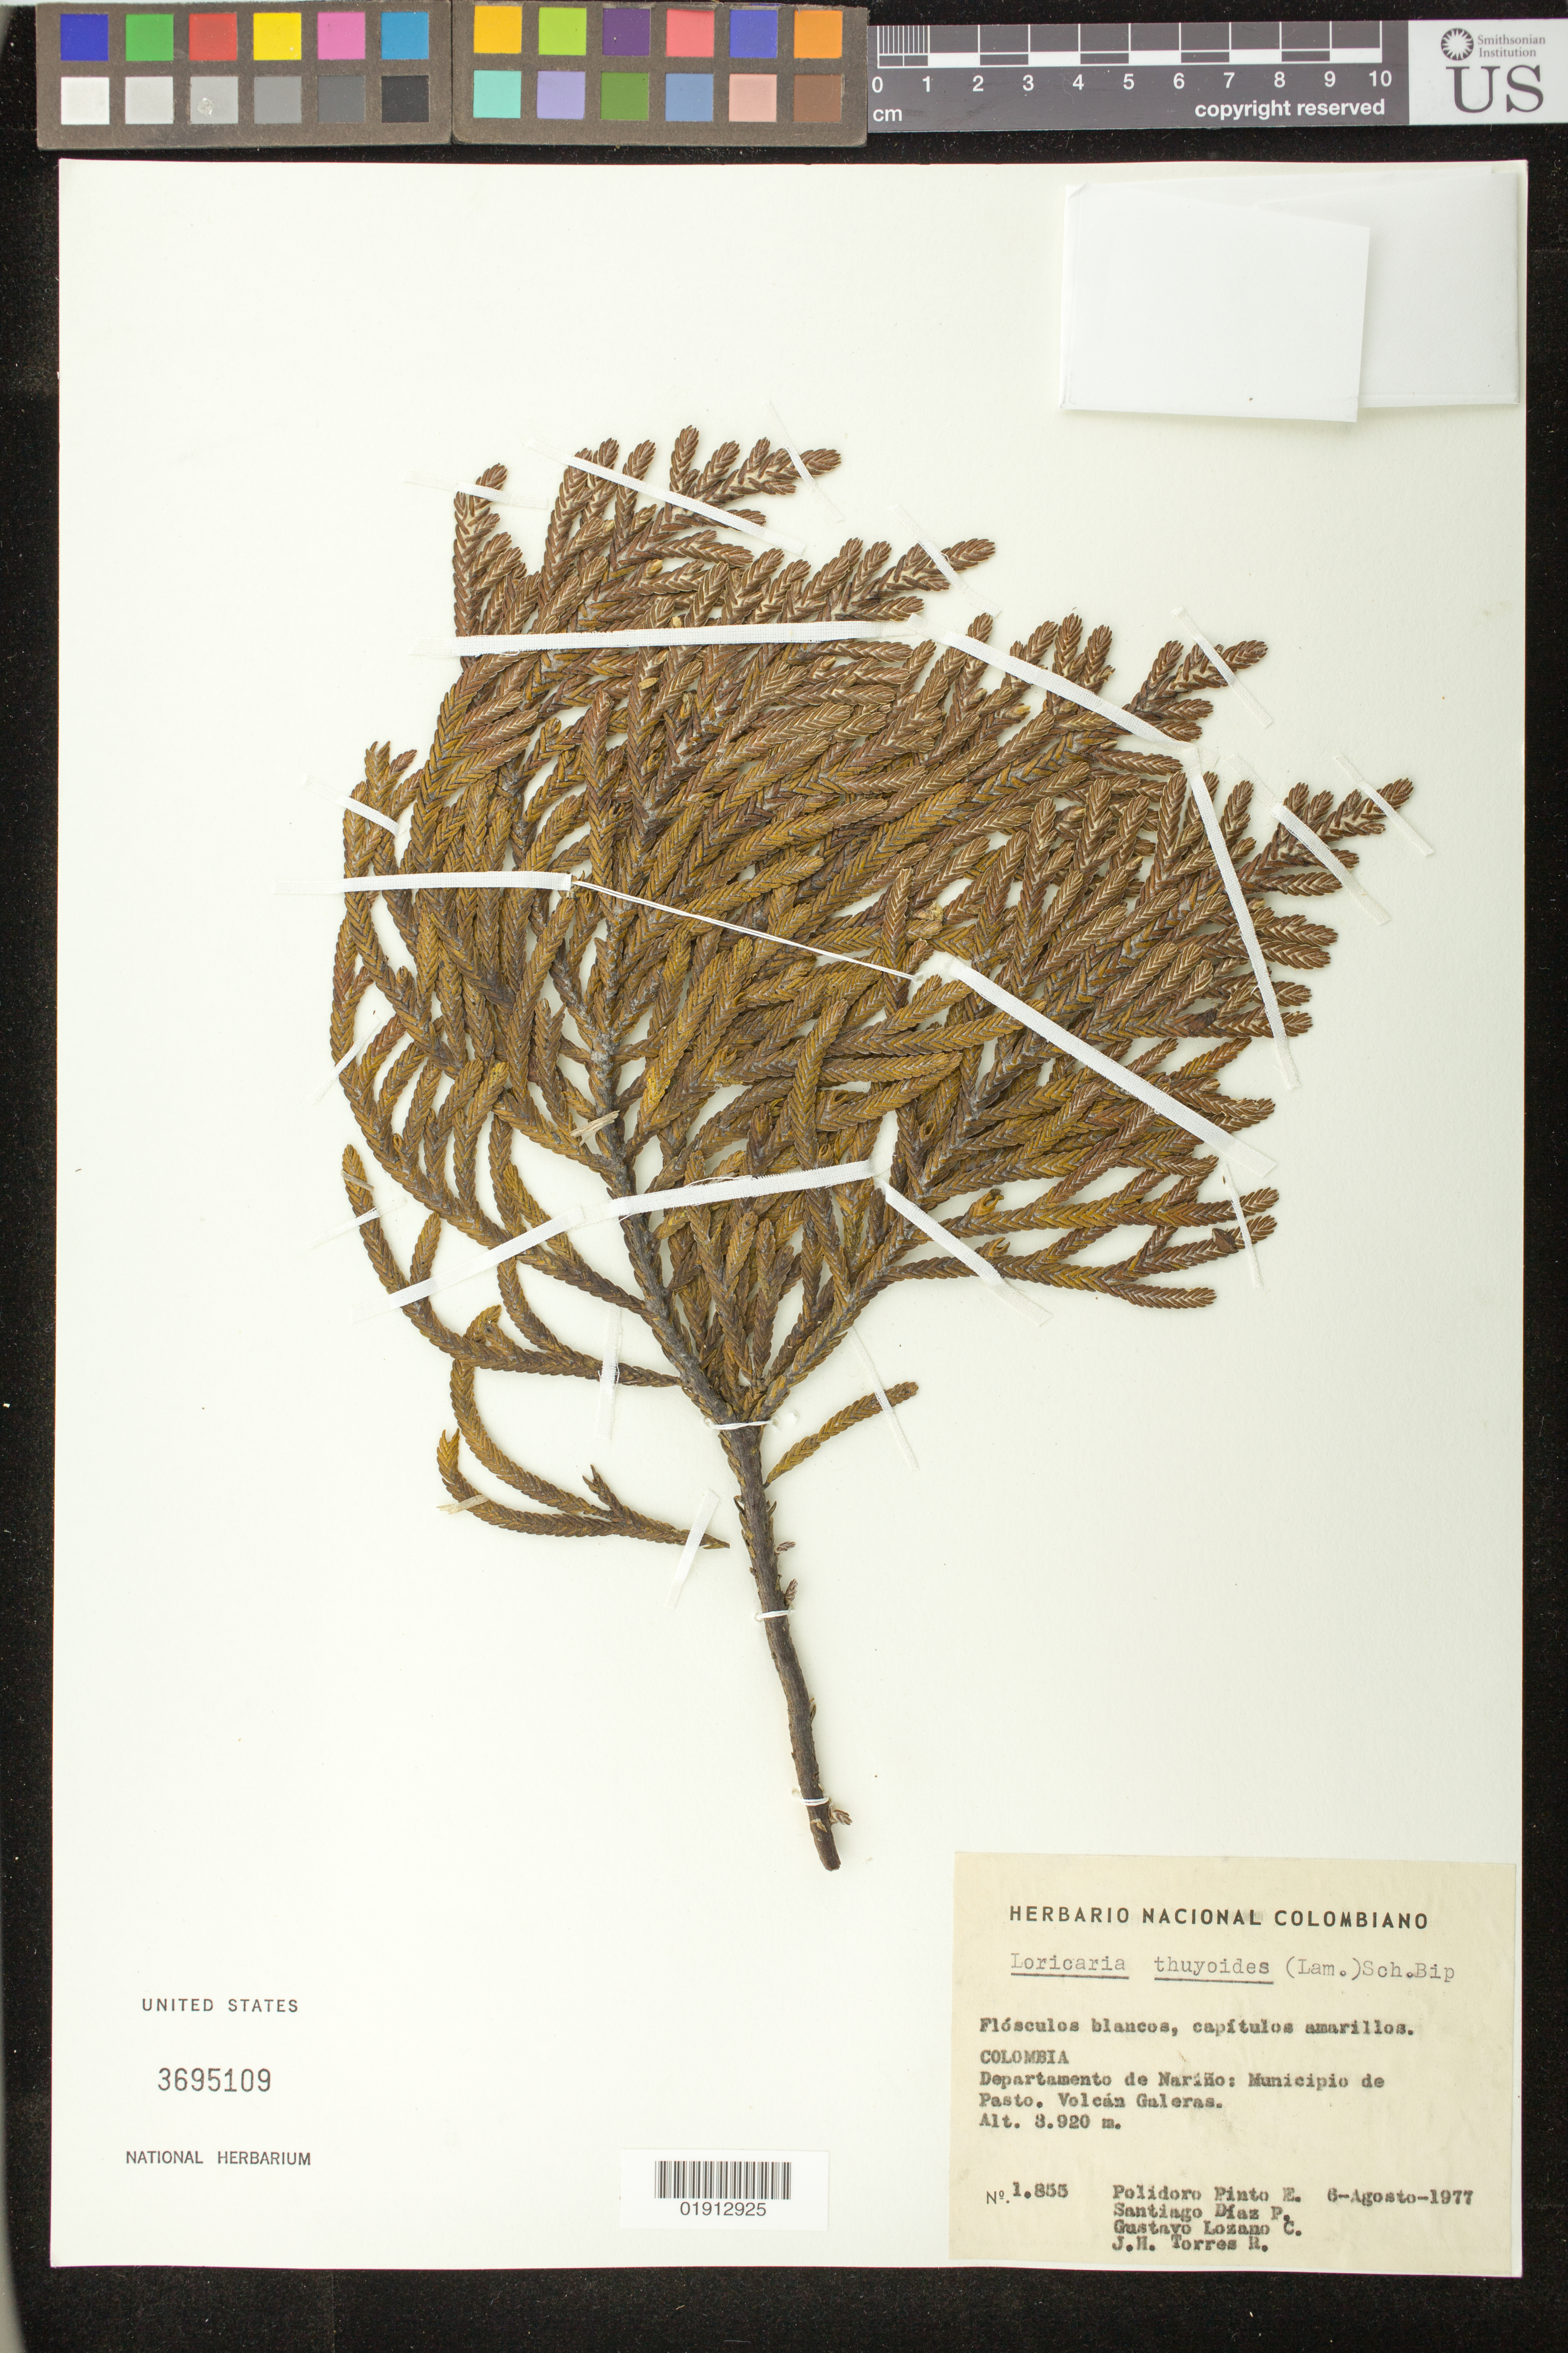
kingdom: Plantae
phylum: Tracheophyta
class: Magnoliopsida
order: Asterales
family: Asteraceae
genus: Loricaria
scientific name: Loricaria thuyoides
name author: (Lam.) Sch. Bip.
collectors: P. Pinto E., S. Díaz Píedrahíta, G. Lozano-Contreras & J. Torres Romero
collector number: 1855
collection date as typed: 6-Agosto-1977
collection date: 1977-08-06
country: Colombia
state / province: Narino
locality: Municipio de Pasto. Volcan Galeras.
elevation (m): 3920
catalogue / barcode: US 3695109